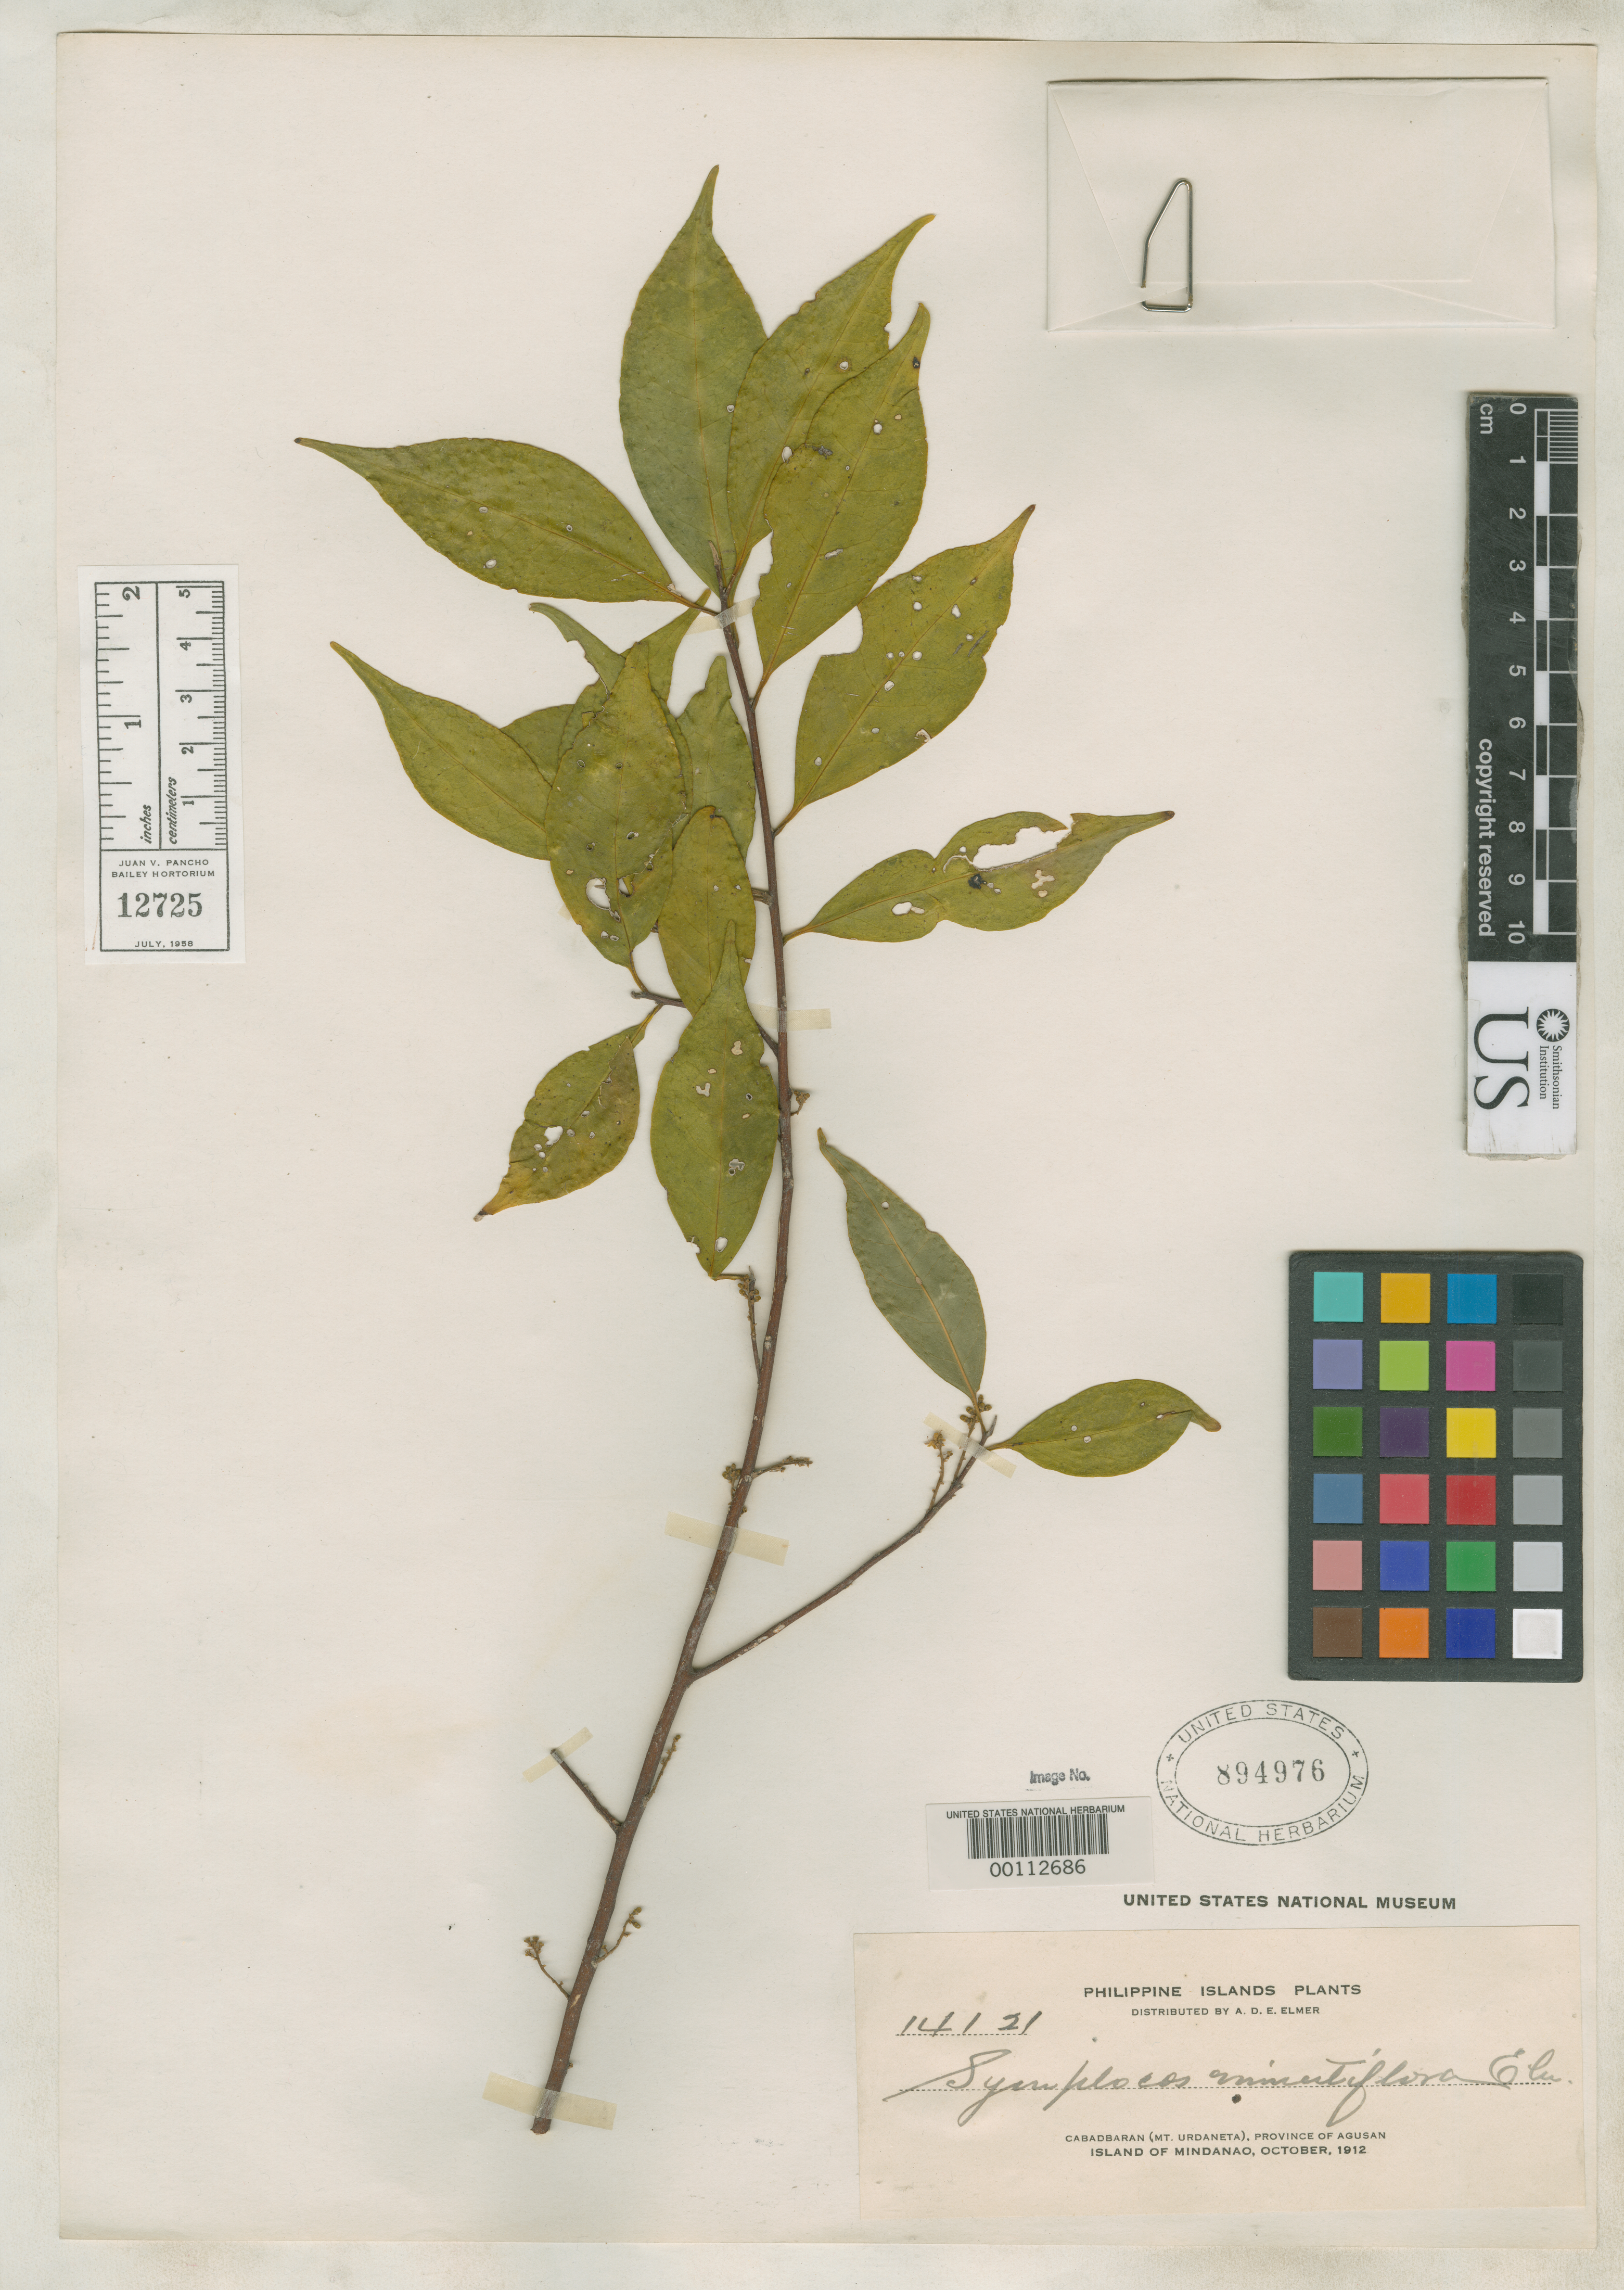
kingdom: Plantae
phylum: Tracheophyta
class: Magnoliopsida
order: Ericales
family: Symplocaceae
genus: Symplocos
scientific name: Symplocos minutiflora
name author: Elmer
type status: Isotype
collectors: A. D. E. Elmer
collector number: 14121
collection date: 1912-10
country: Philippines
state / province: Caraga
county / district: Agusan del Norte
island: Mindanao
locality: Cabadbaran (Mt. Urdaneta), Province of Agusan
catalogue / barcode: US 894976